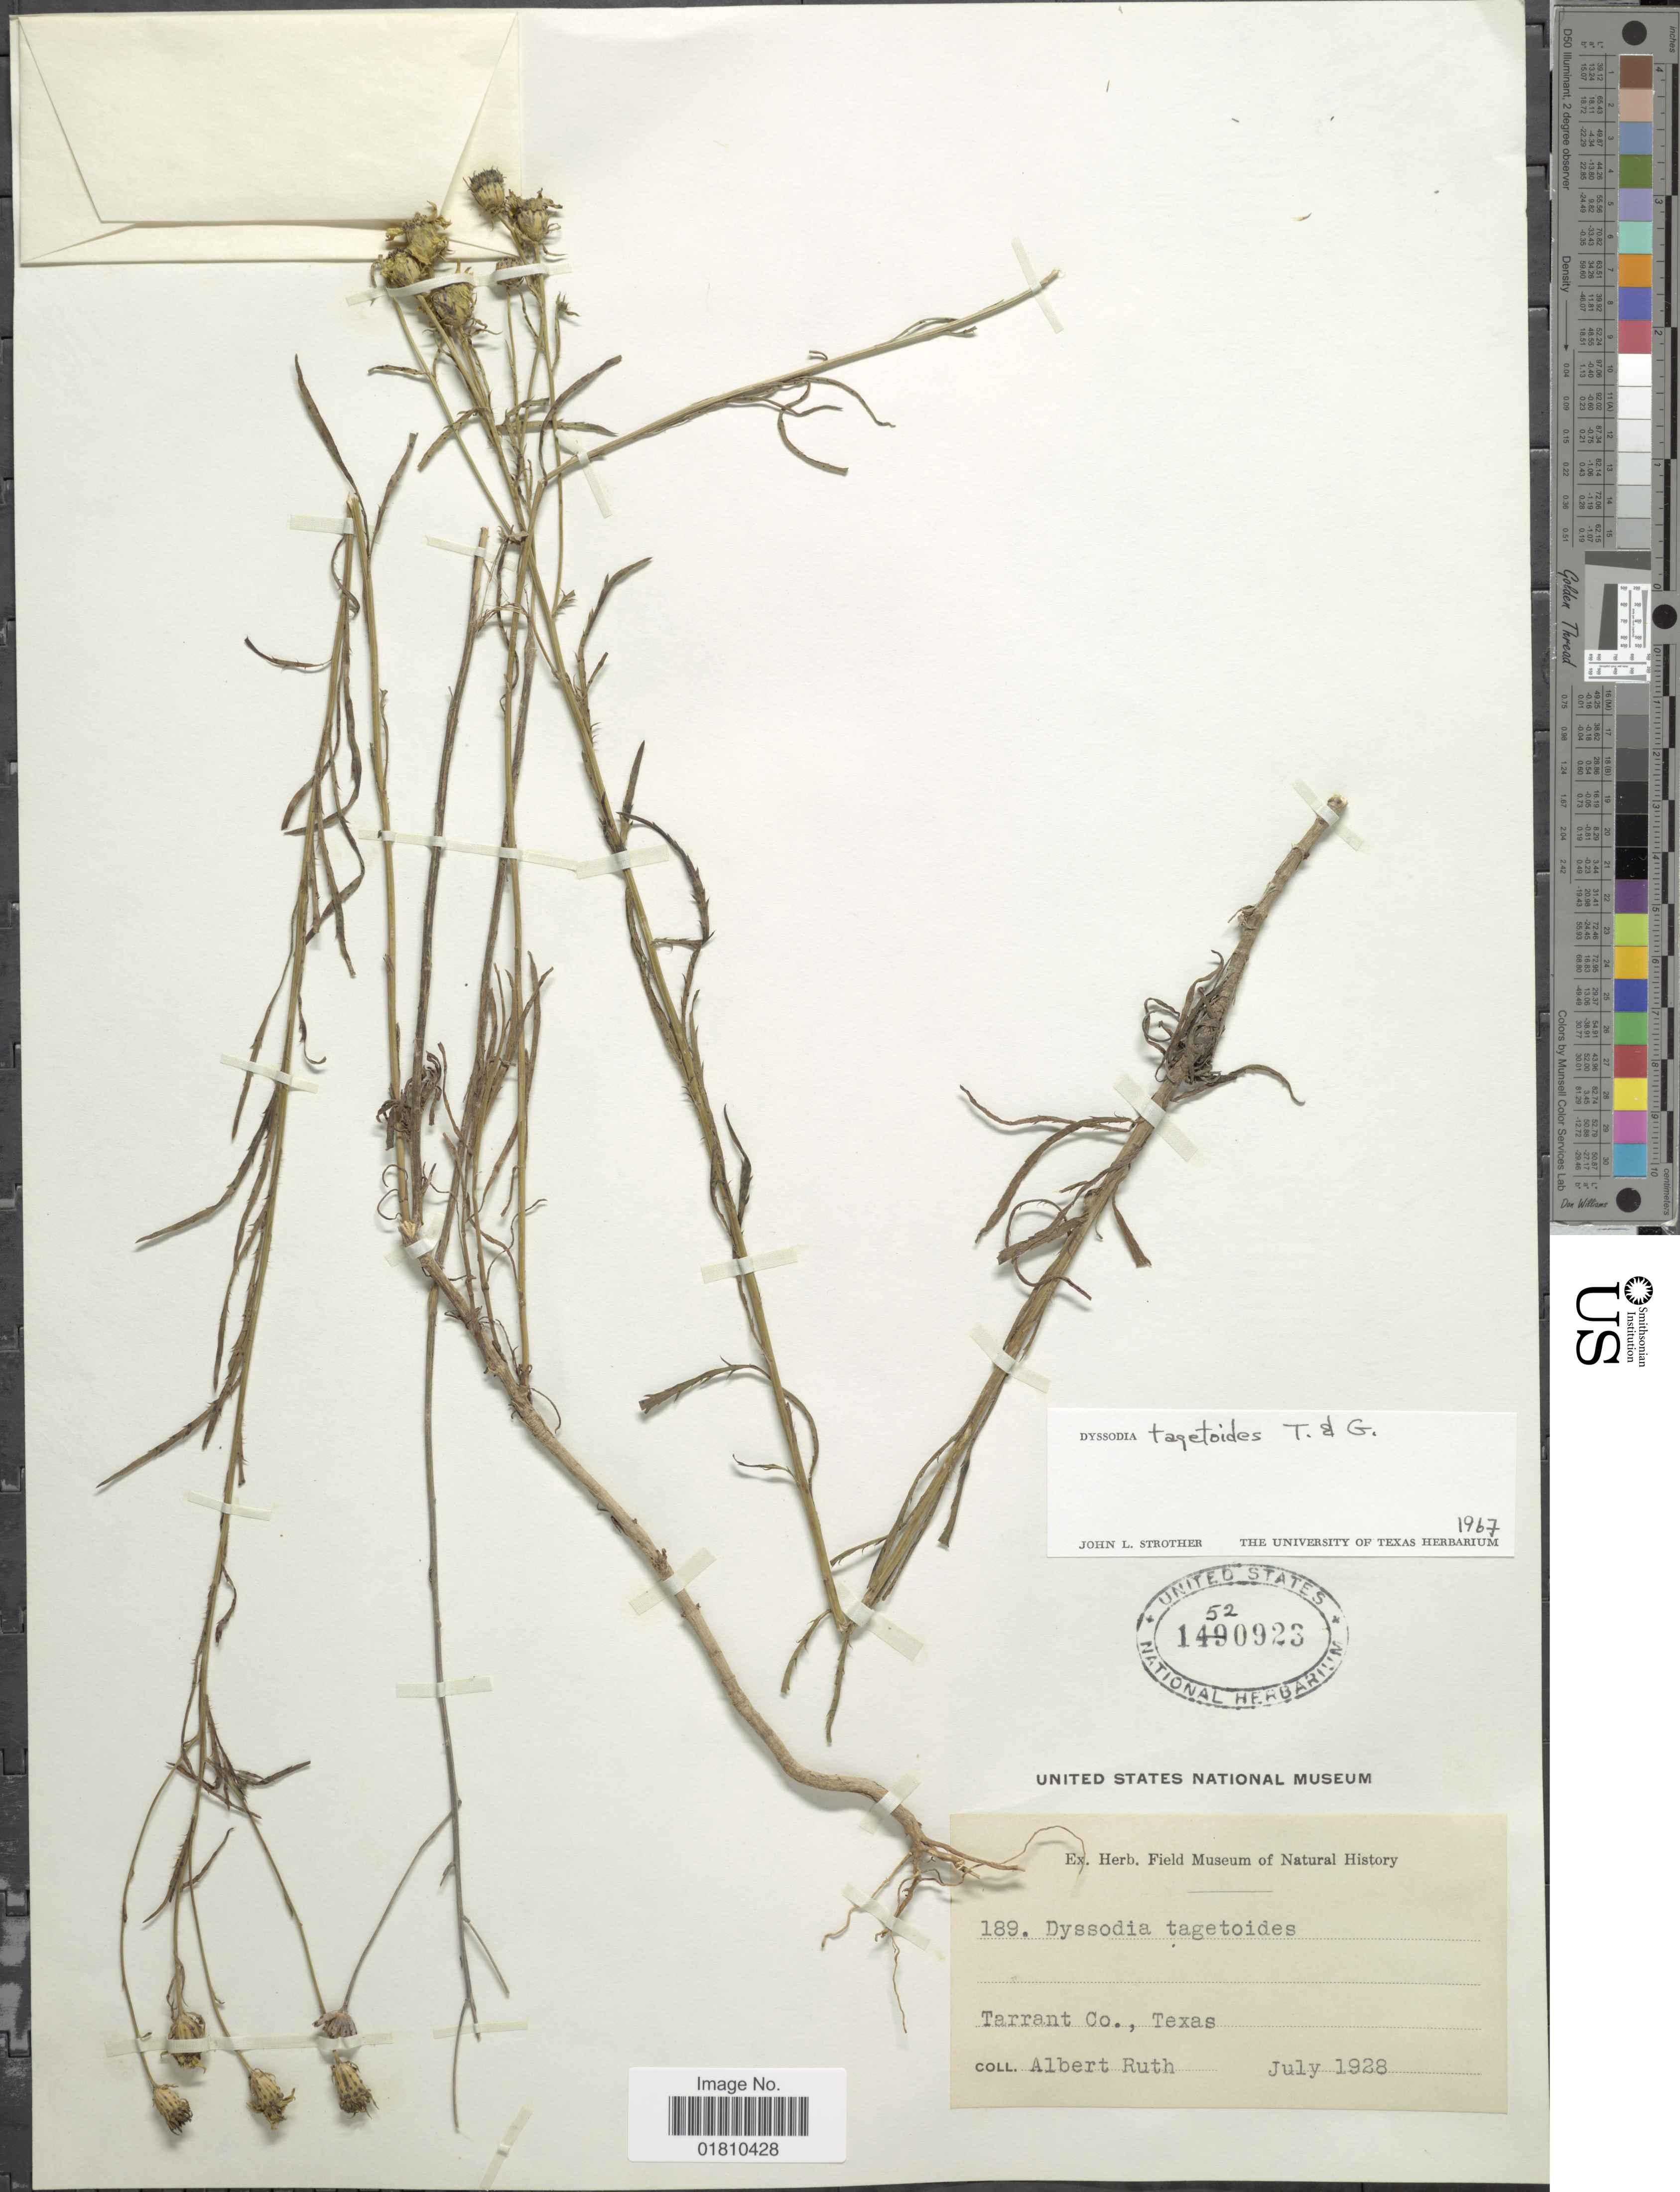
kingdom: Plantae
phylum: Tracheophyta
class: Magnoliopsida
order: Asterales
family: Asteraceae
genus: Dysodiopsis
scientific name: Dysodiopsis tagetoides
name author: (Torr. & A. Gray) Rydb.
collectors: A. Ruth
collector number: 189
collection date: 1928-07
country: United States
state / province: Texas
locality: Tarrant Co.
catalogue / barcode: US 1520923